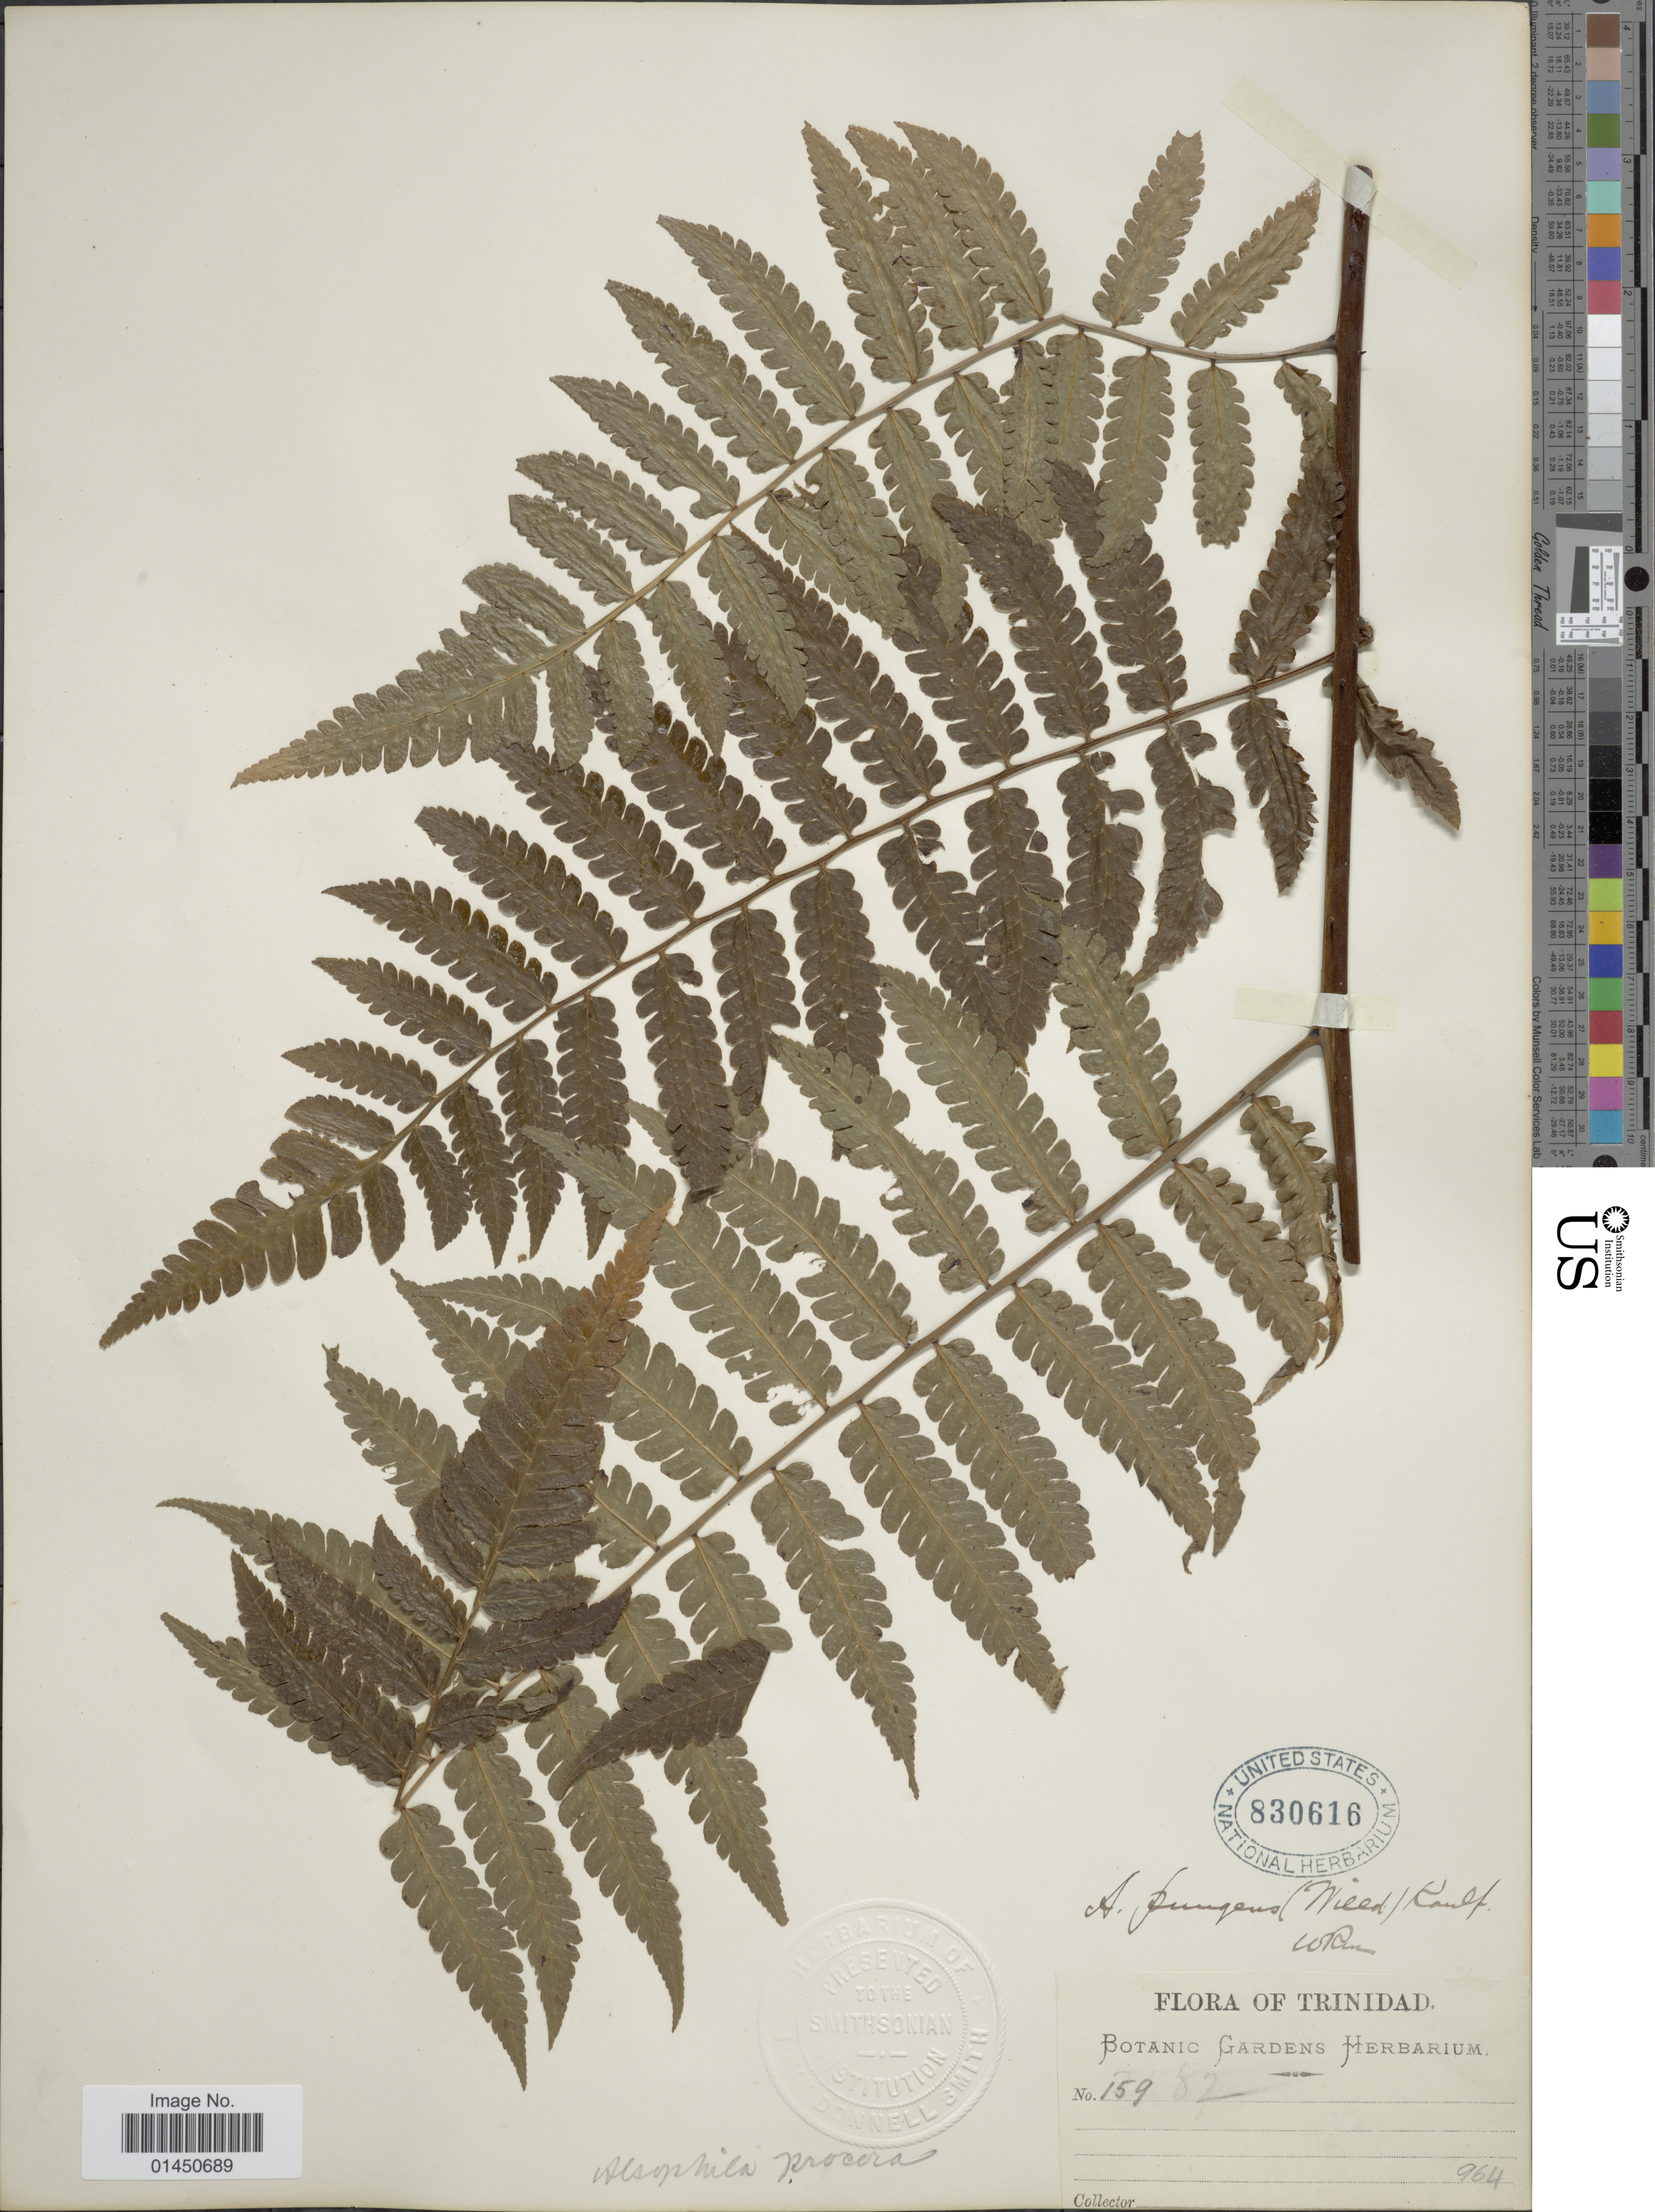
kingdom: Plantae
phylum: Tracheophyta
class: Polypodiopsida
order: Cyatheales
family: Cyatheaceae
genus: Cyathea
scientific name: Cyathea pungens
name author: (Willd.) Domin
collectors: ex herb. Bot. Gard.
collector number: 159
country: Trinidad and Tobago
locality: Trinidad.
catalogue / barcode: US 830616